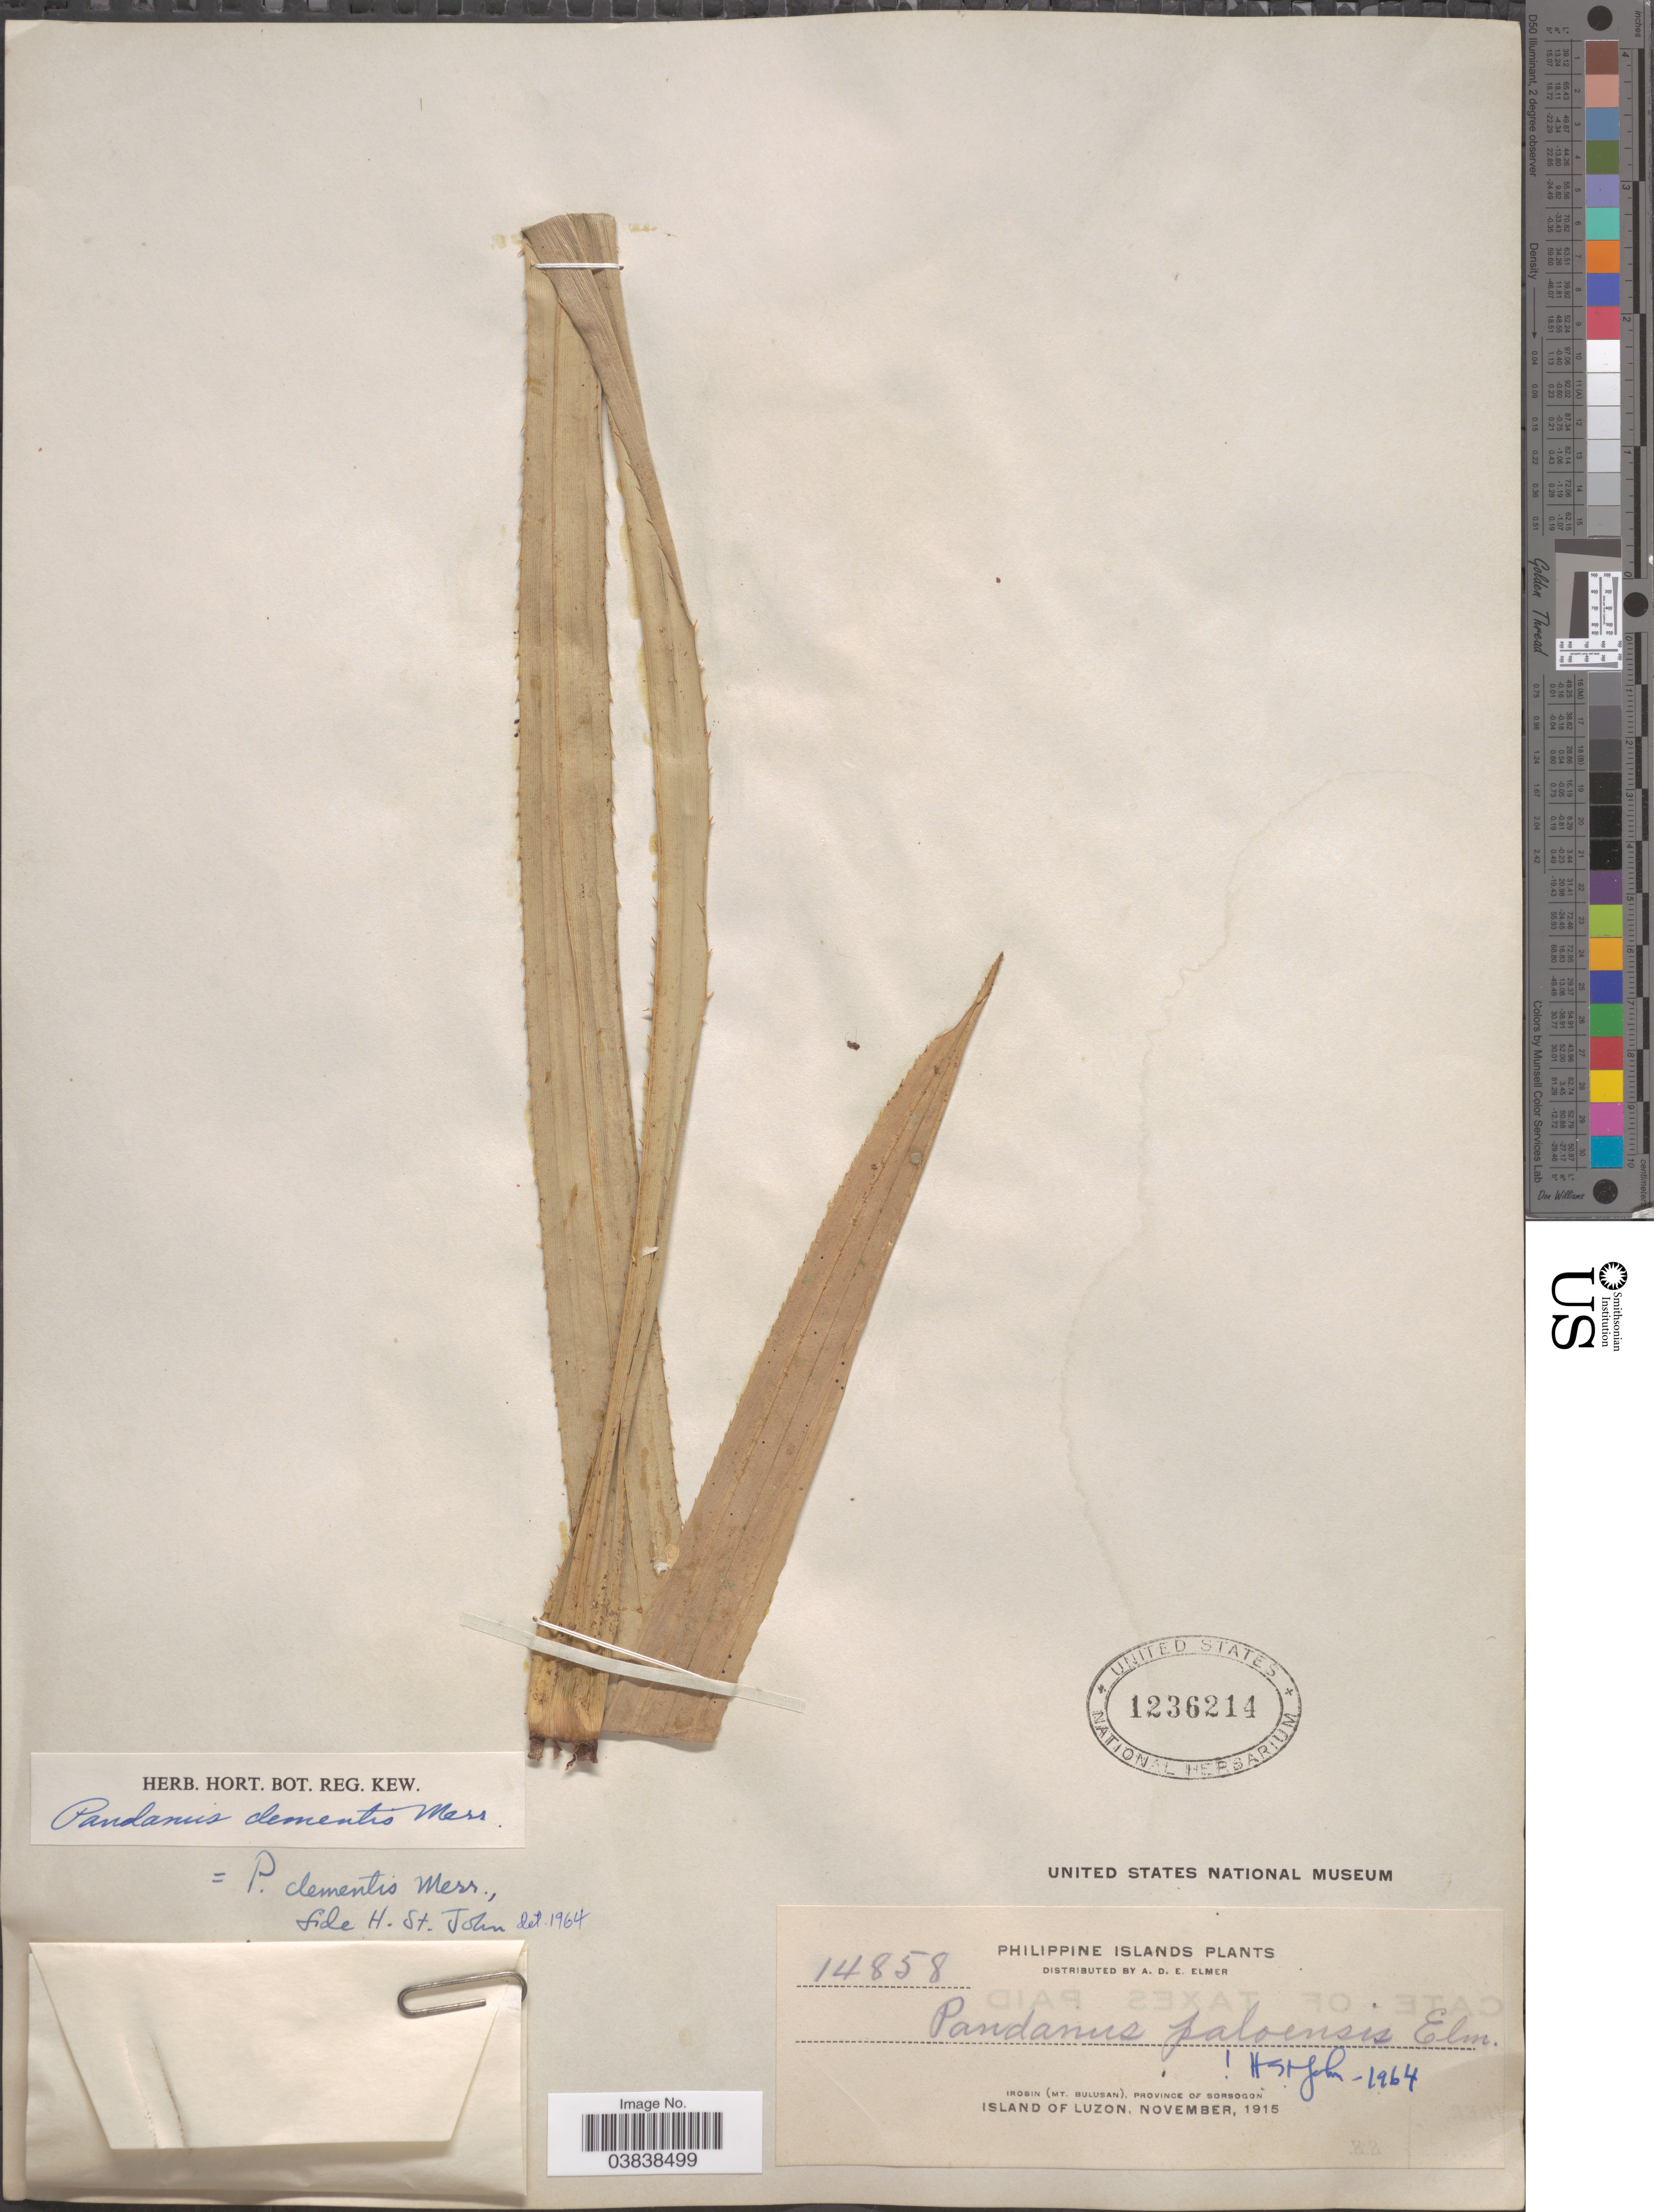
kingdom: Plantae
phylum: Tracheophyta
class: Liliopsida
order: Pandanales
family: Pandanaceae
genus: Pandanus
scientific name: Pandanus clementis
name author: Merr.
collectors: A. D. E. Elmer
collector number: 14858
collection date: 1915-11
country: Philippines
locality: Irosin (Mt. Bulusan), Province of Sorsogon. Island of Luzon.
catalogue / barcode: US 1236214